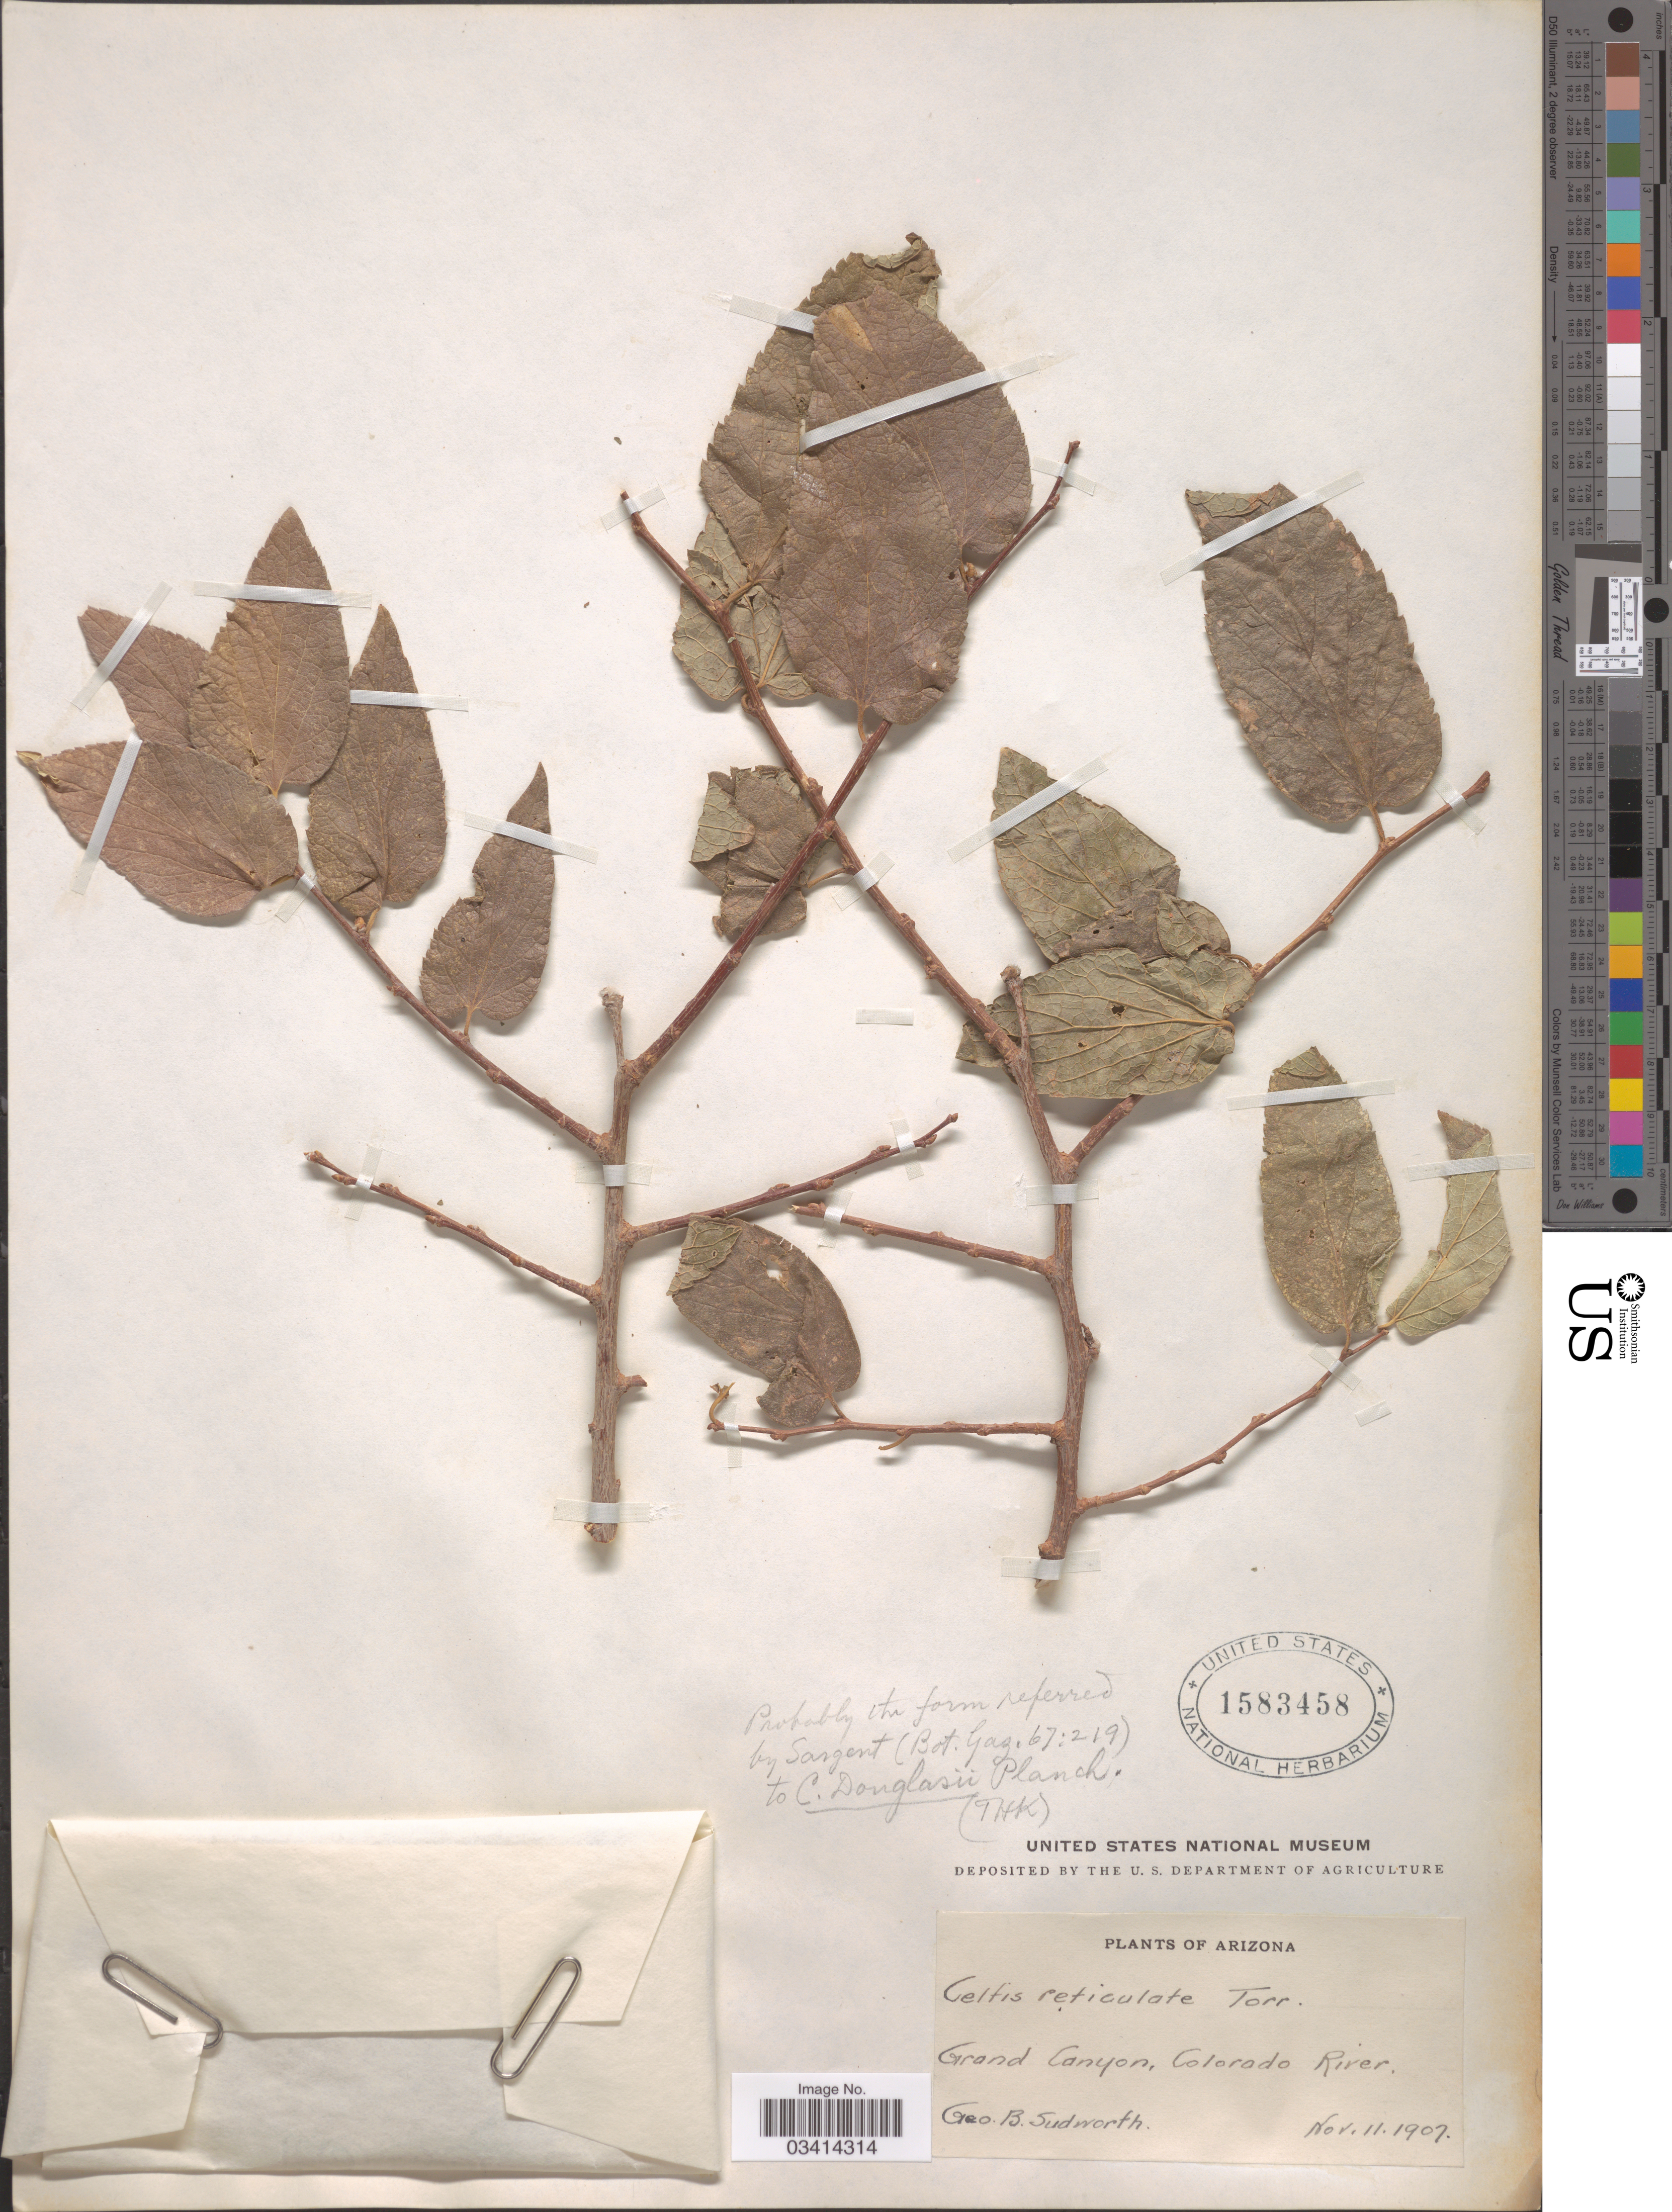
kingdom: Plantae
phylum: Tracheophyta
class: Magnoliopsida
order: Rosales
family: Cannabaceae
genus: Celtis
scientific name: Celtis reticulata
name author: Torr.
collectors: G. B. Sudworth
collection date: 1907-11-11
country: United States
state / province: Arizona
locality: Grand Canyon, Colorado River.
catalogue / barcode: US 1583458